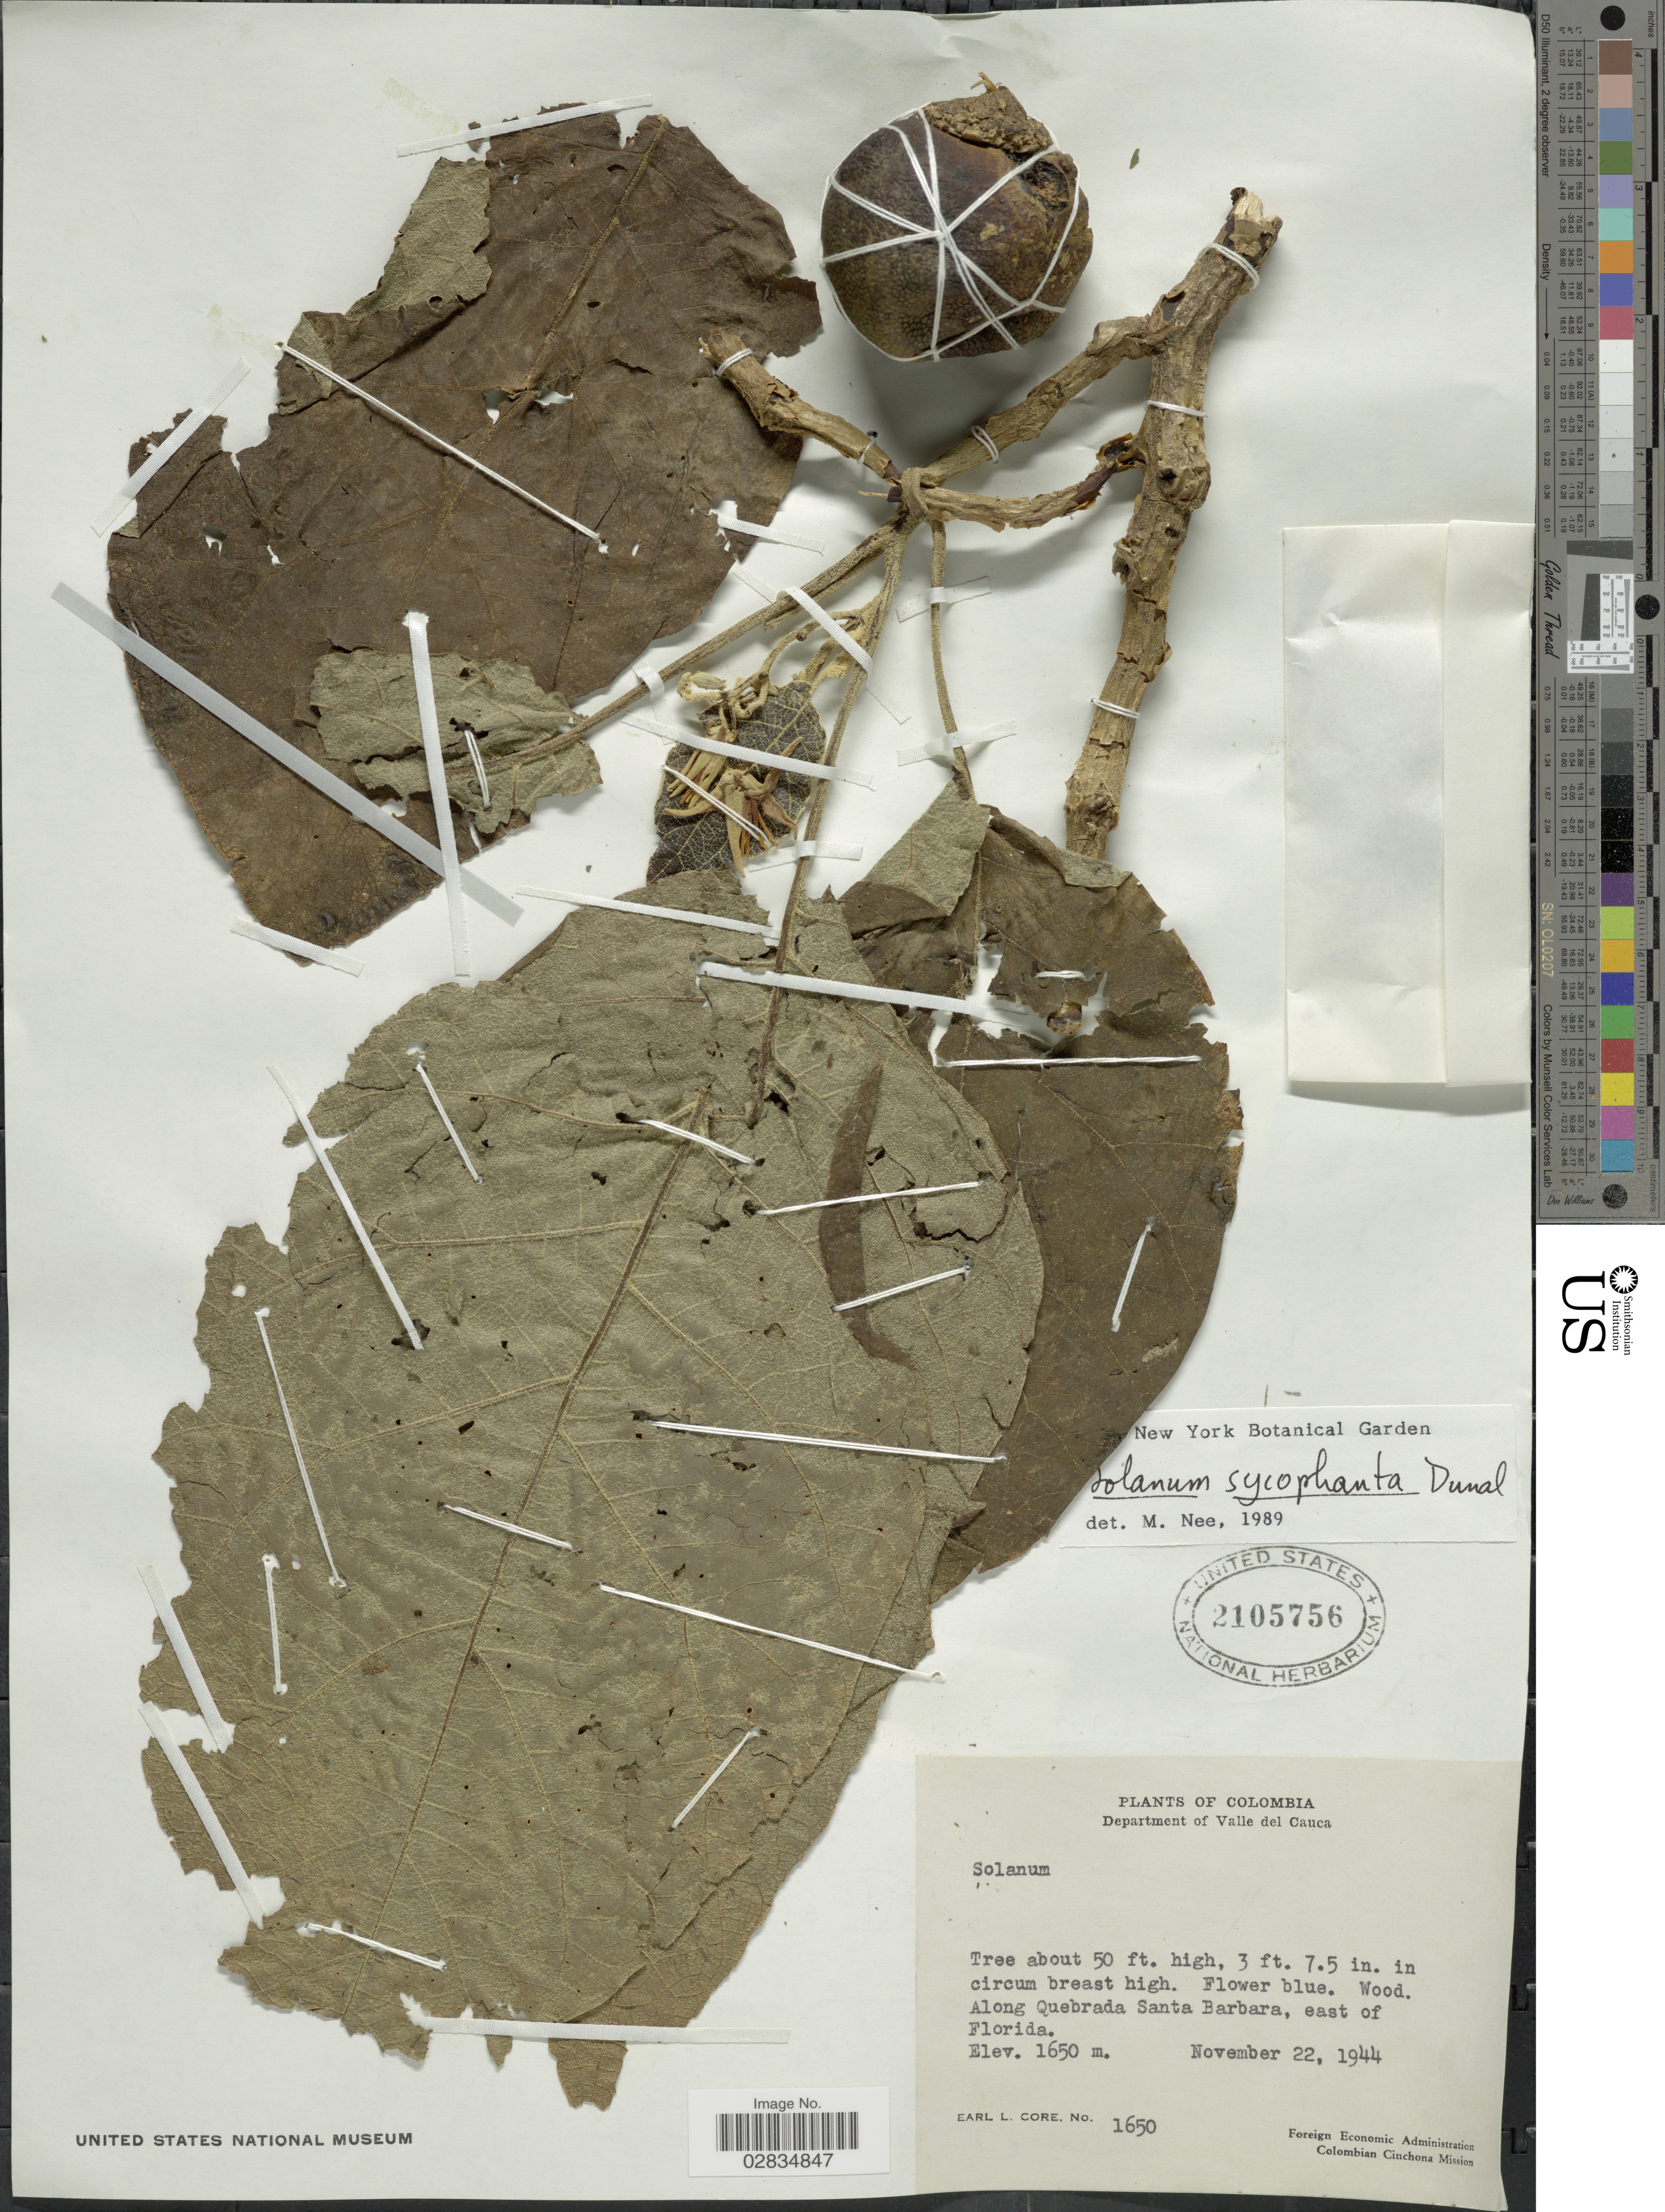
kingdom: Plantae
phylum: Tracheophyta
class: Magnoliopsida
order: Solanales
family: Solanaceae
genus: Solanum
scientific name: Solanum sycophanta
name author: Dunal in DC.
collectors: E. L. Core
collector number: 1650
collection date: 1944-11-22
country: Colombia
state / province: Valle del Cauca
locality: Department of Valle de Cauca, along Quebrada Santa Barbara, east of Florida.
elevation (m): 1650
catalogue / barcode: US 2105756